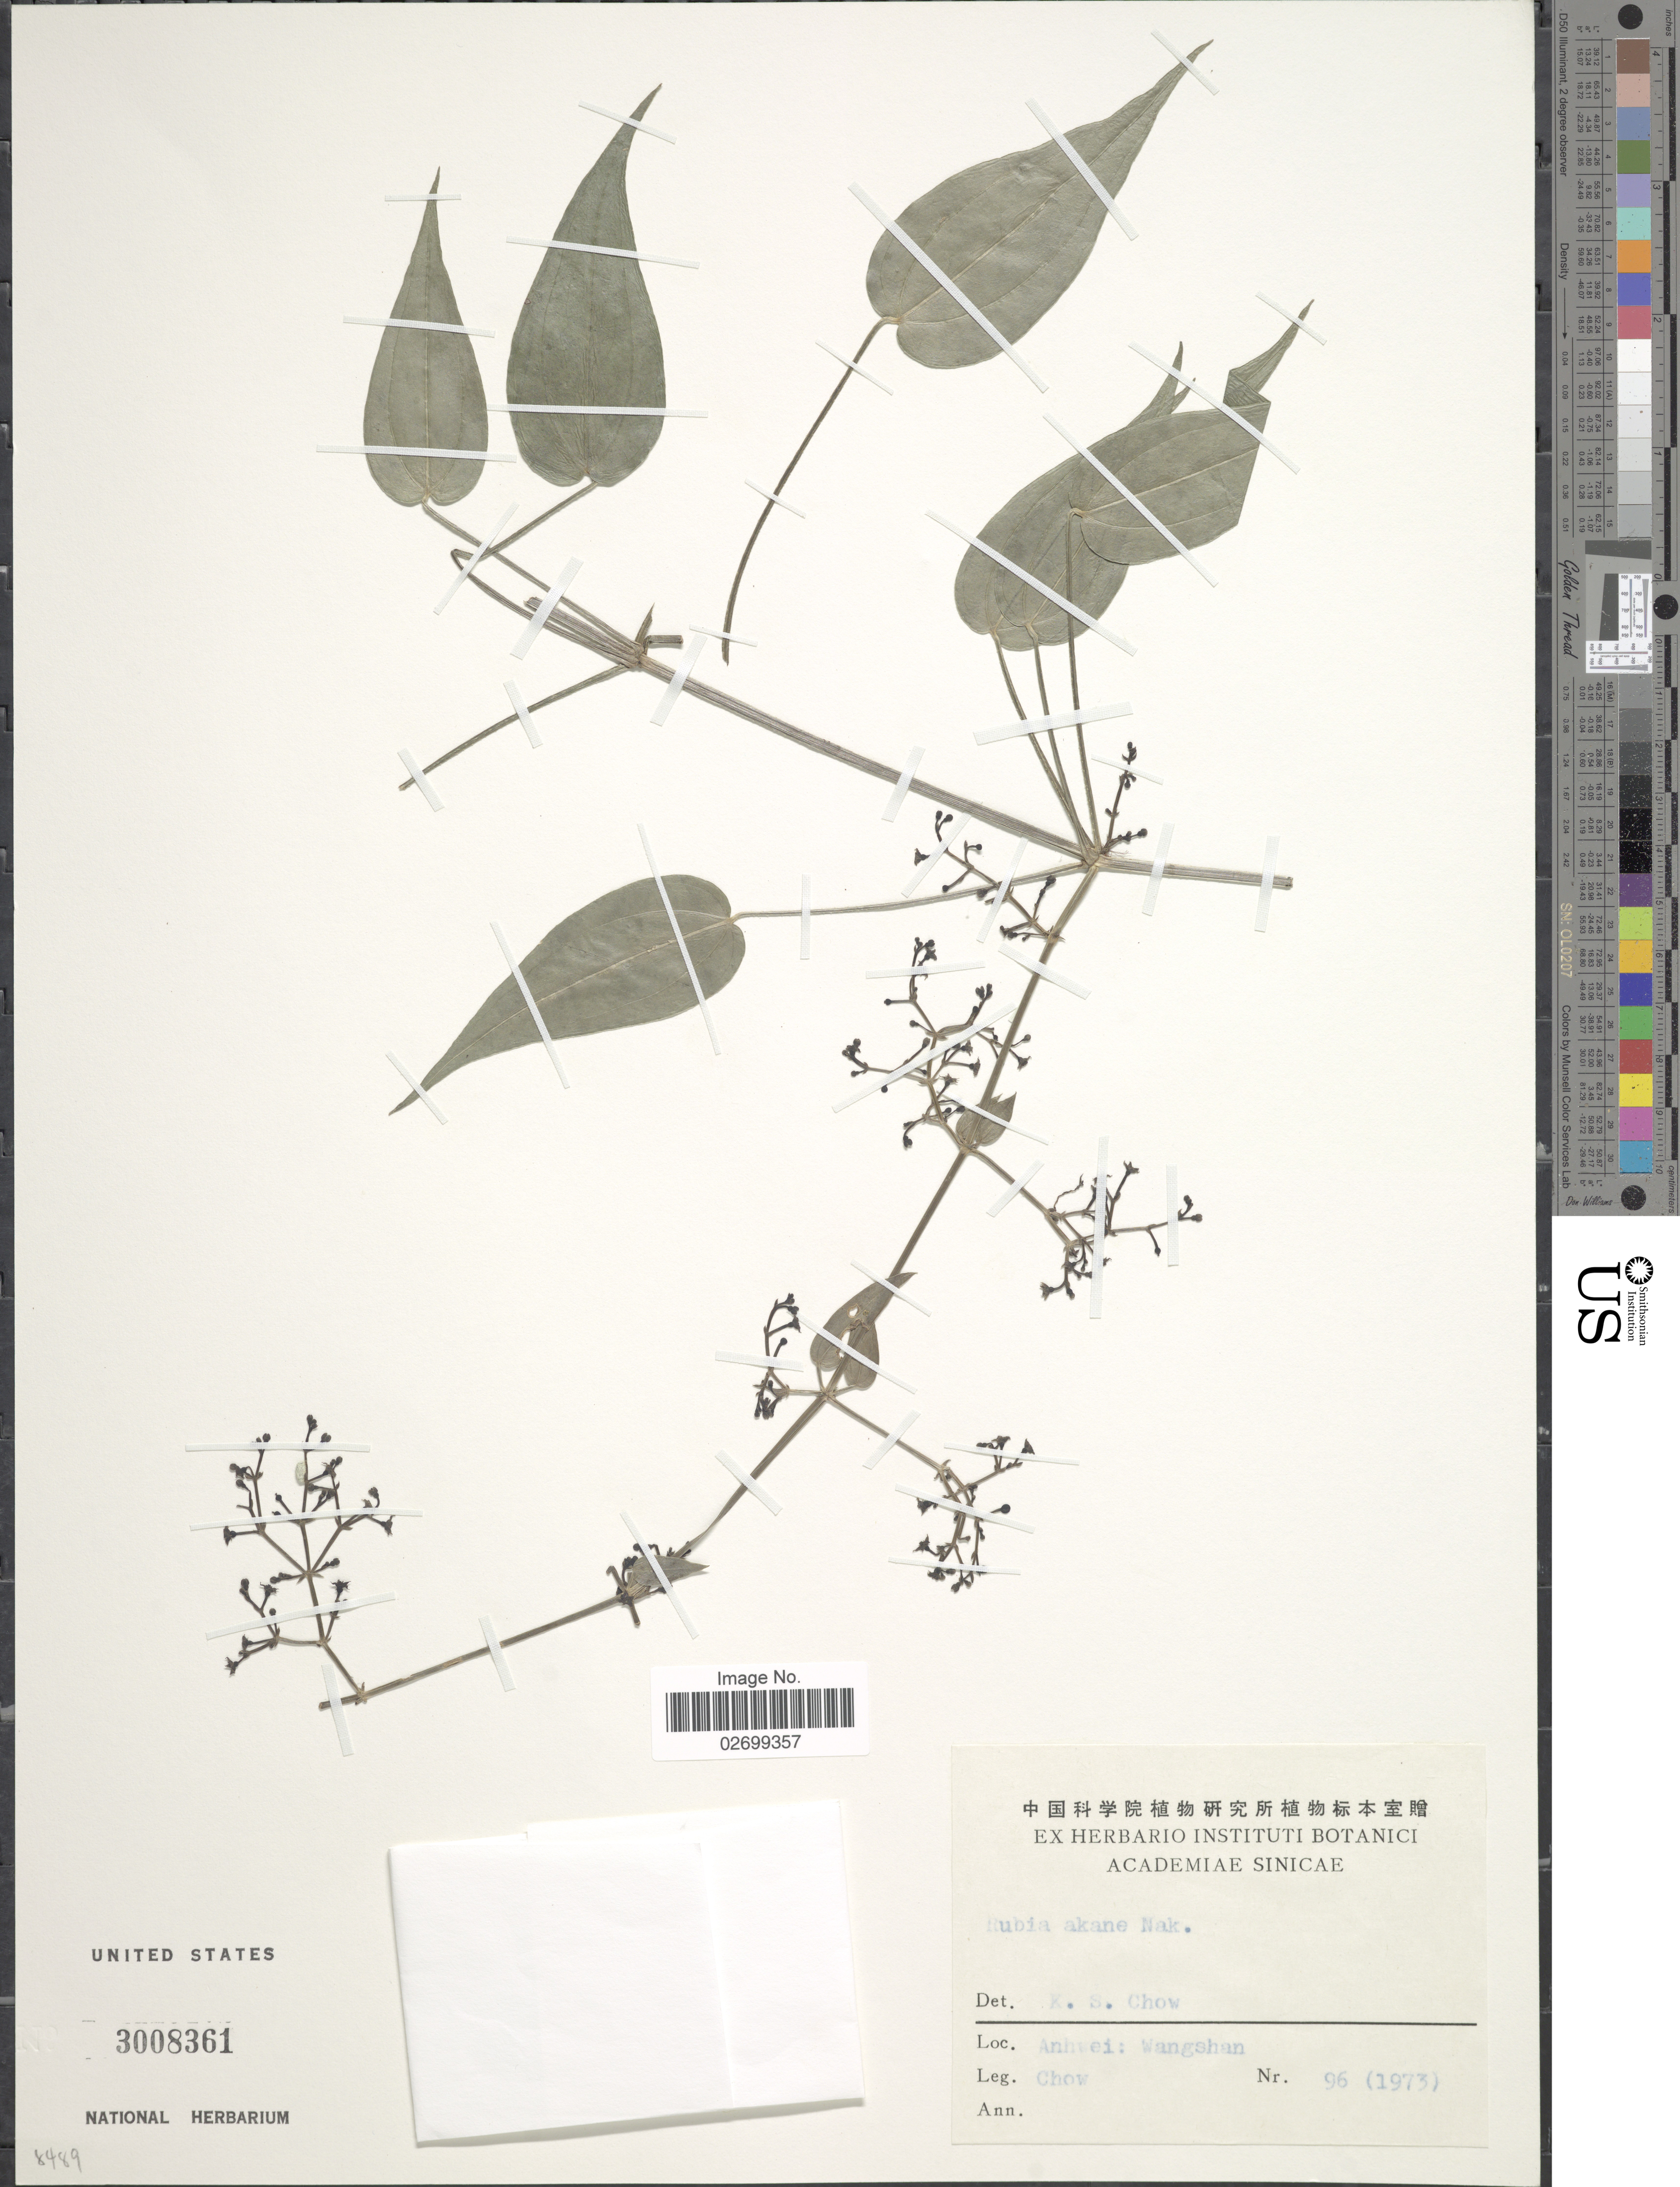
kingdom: Plantae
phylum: Tracheophyta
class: Magnoliopsida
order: Gentianales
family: Rubiaceae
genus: Rubia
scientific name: Rubia akane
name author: Nakai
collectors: Chow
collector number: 96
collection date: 1973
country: China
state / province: Anhui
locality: Anhuei: Wangshan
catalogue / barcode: US 3008361